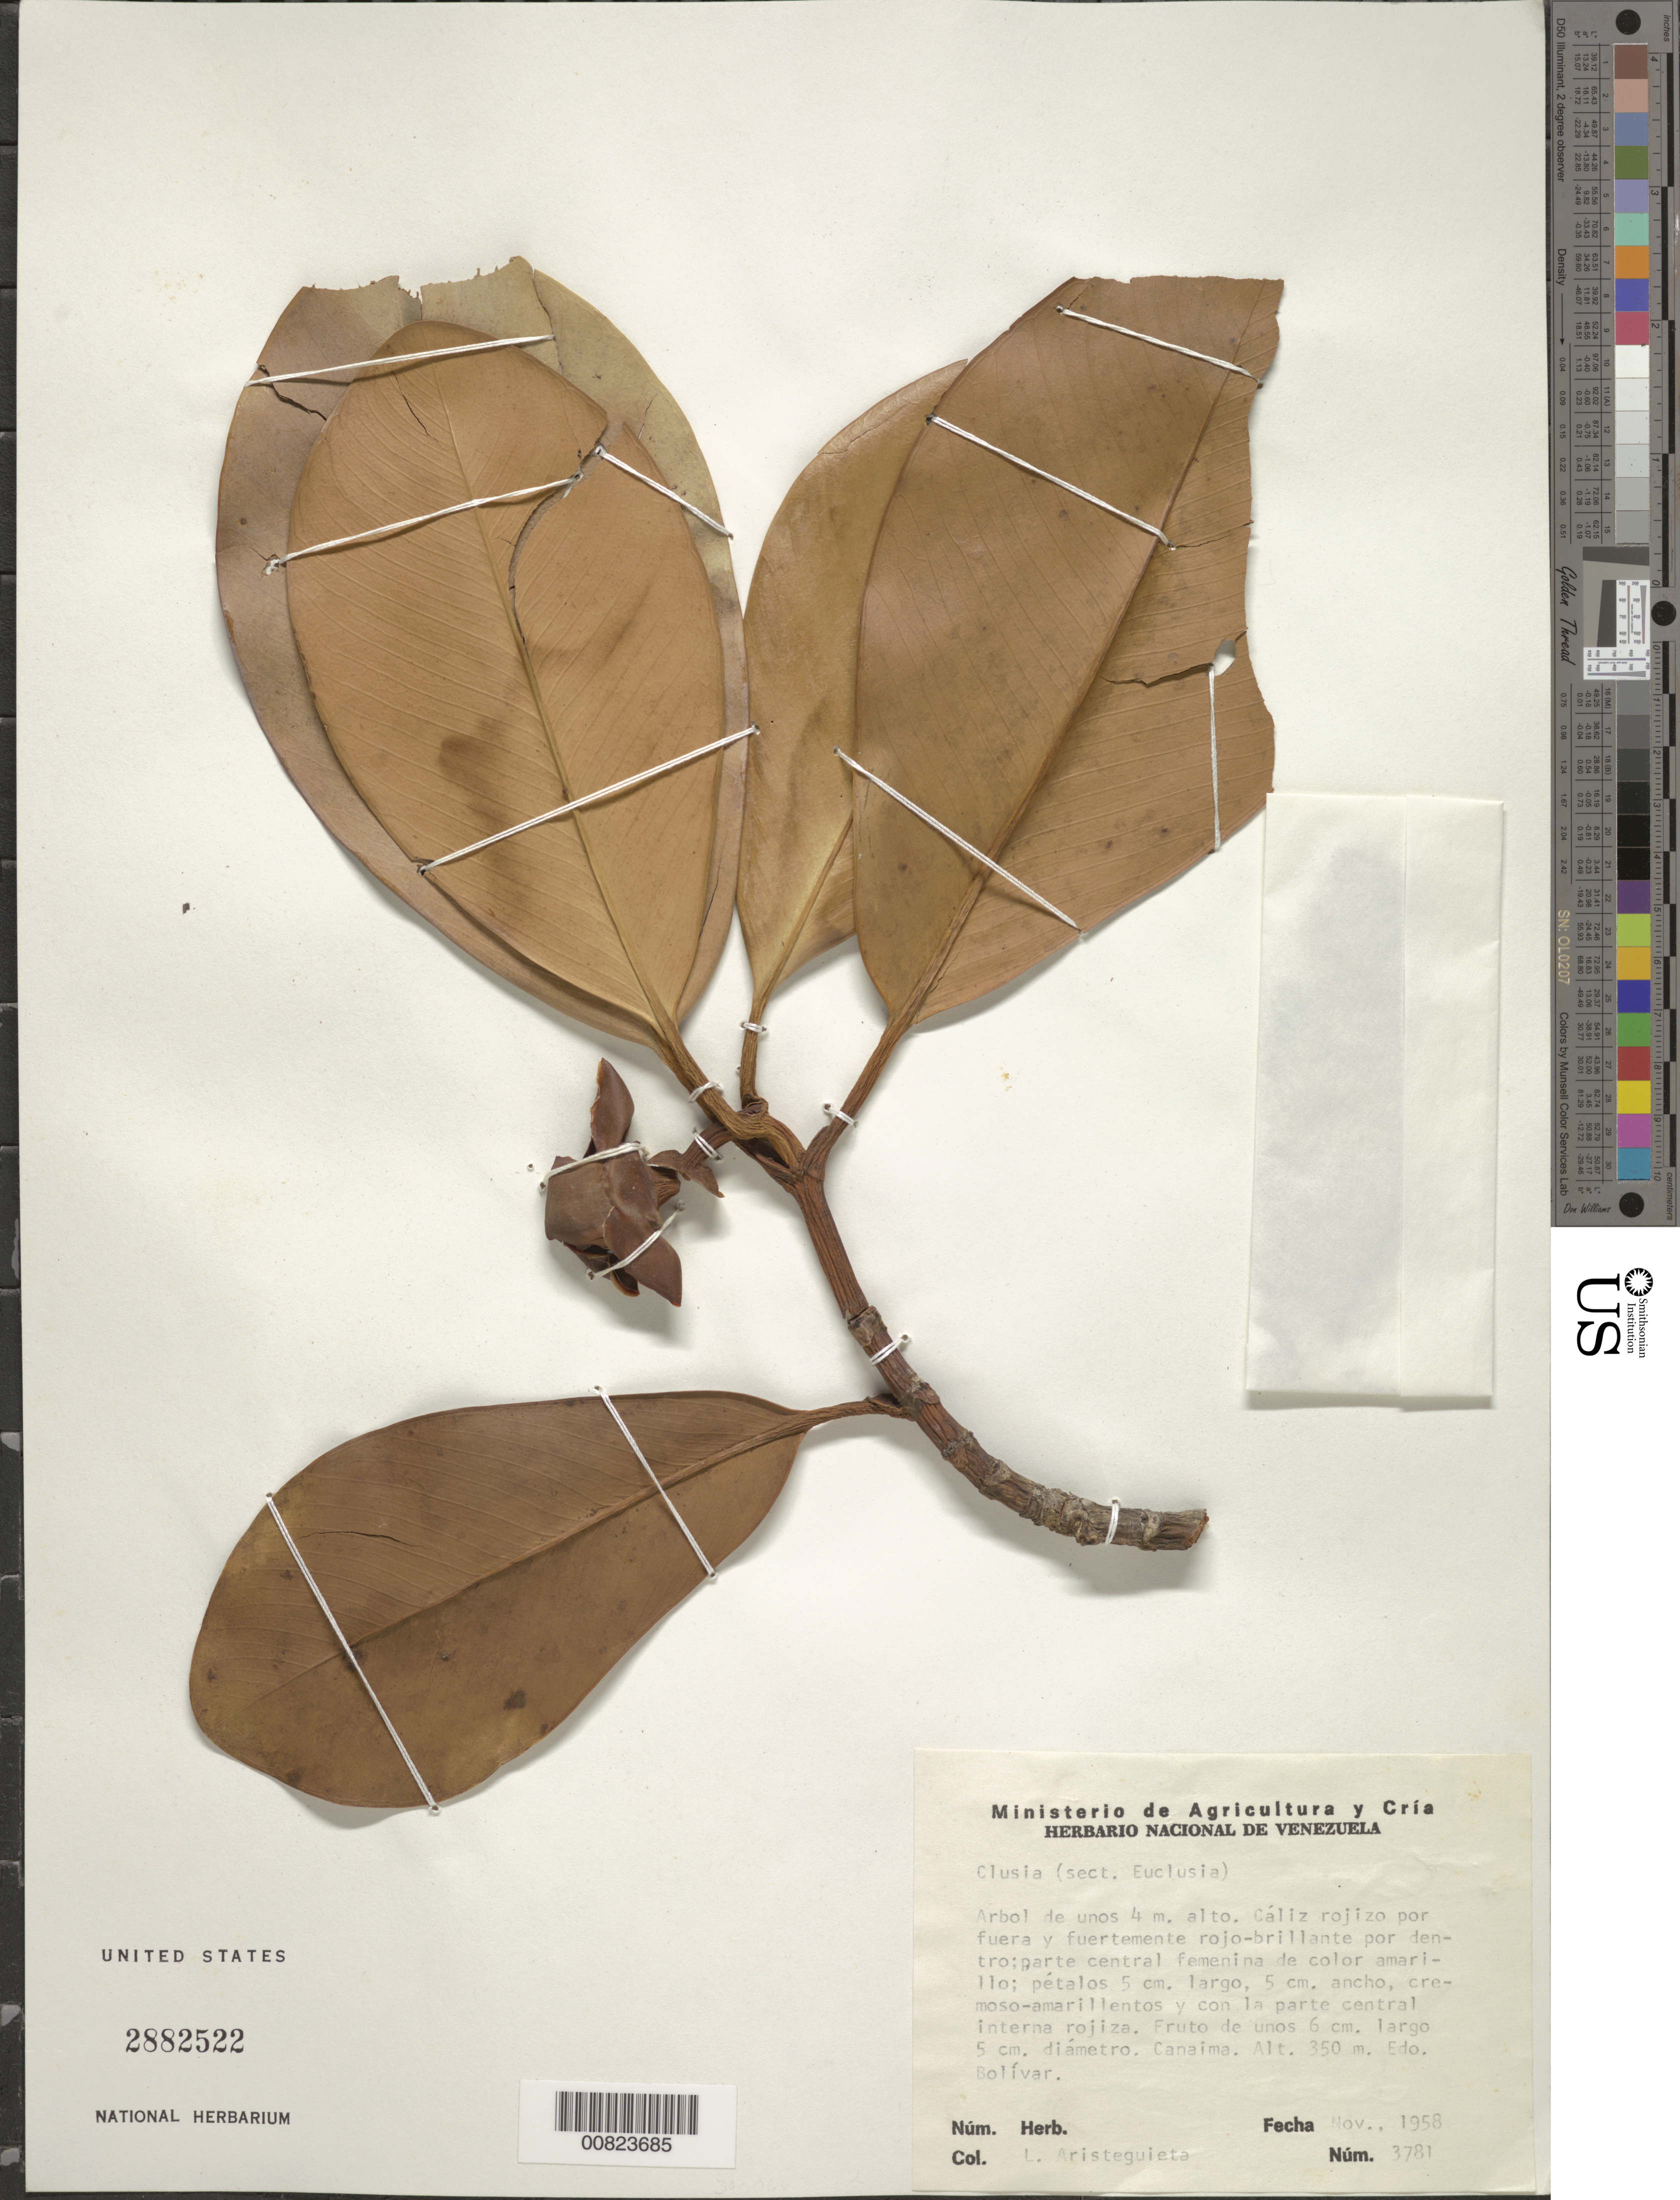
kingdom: Plantae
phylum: Tracheophyta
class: Magnoliopsida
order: Malpighiales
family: Clusiaceae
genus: Clusia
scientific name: Clusia sp.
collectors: L. Aristeguieta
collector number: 3781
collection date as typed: Nov-58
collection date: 1958-11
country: Venezuela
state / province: Bolívar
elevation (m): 350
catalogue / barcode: US 2882522